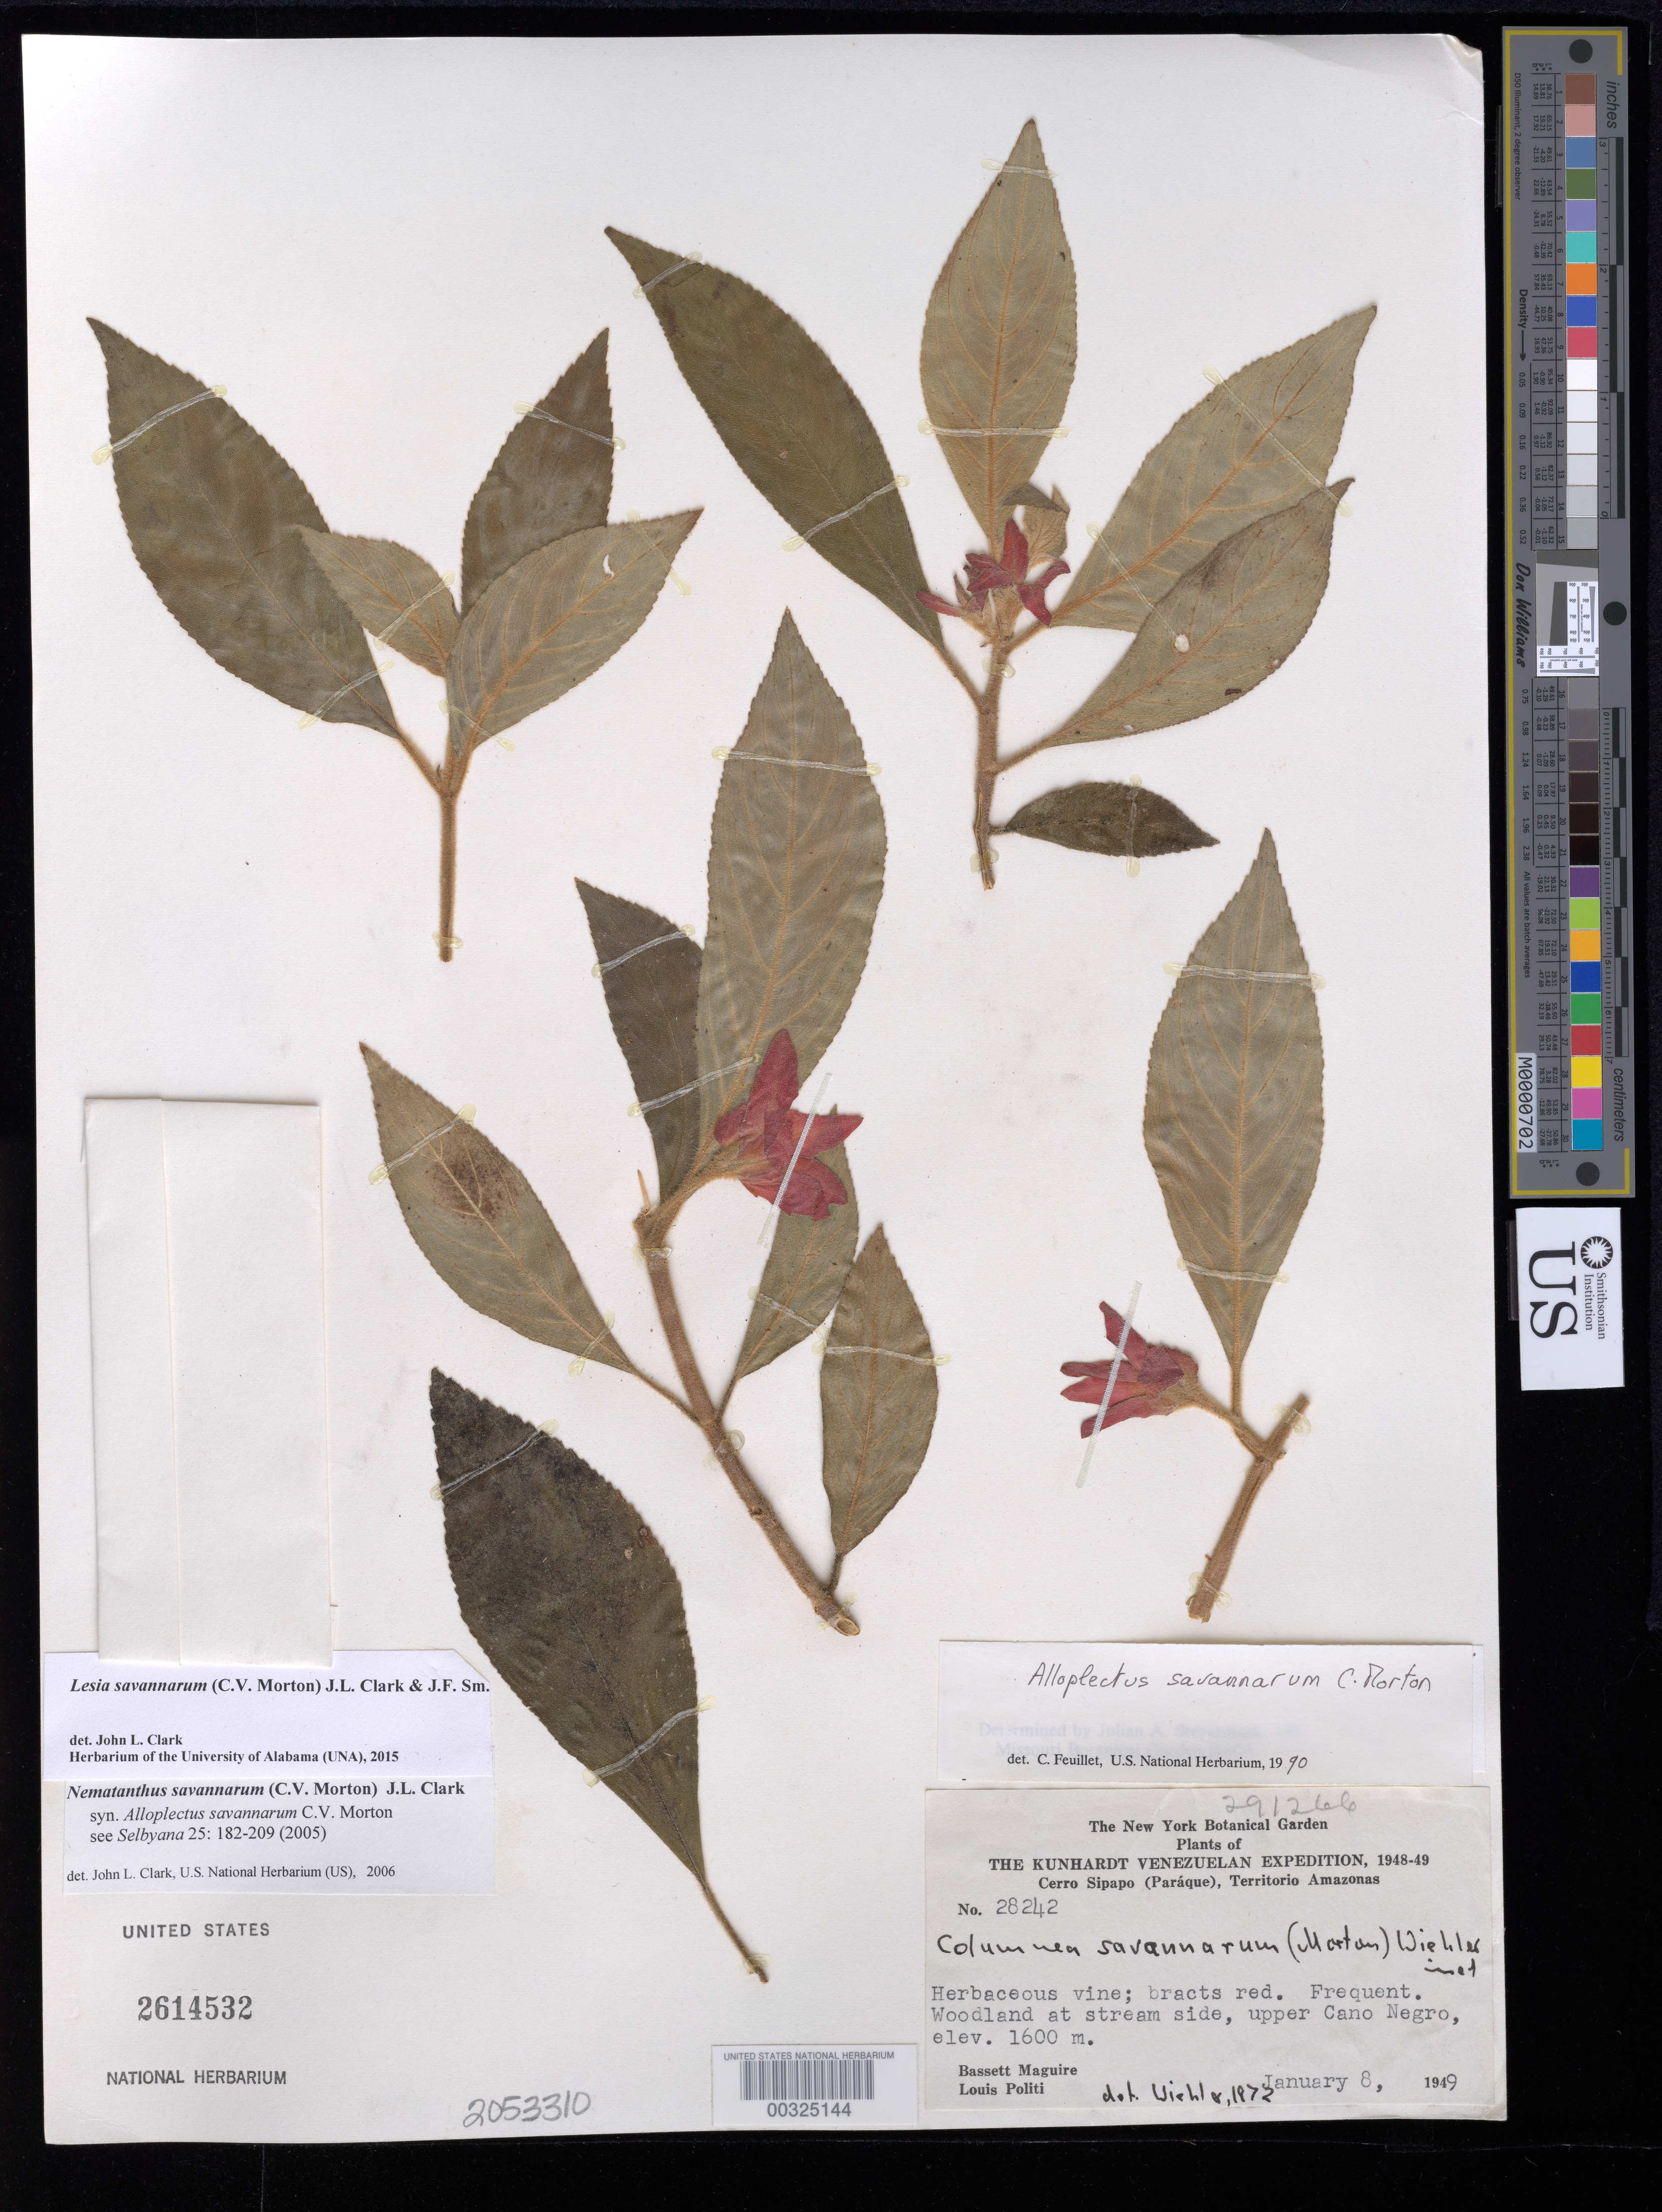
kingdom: Plantae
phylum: Tracheophyta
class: Magnoliopsida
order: Lamiales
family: Gesneriaceae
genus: Nematanthus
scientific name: Nematanthus savannarum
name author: (C.V. Morton in Maguire) J.L. Clark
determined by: Clark, J. L., (SEL), The Marie Selby Botanical Garden (UNITED STATES)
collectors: B. Maguire & L. Politi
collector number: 28242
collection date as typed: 08 Jan 1949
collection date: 1949-01-08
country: Venezuela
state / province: Amazonas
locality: Cerro Sipapo (Paráque). Upper Cano Negro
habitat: Woodland at stream side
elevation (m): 1600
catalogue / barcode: US 2614532